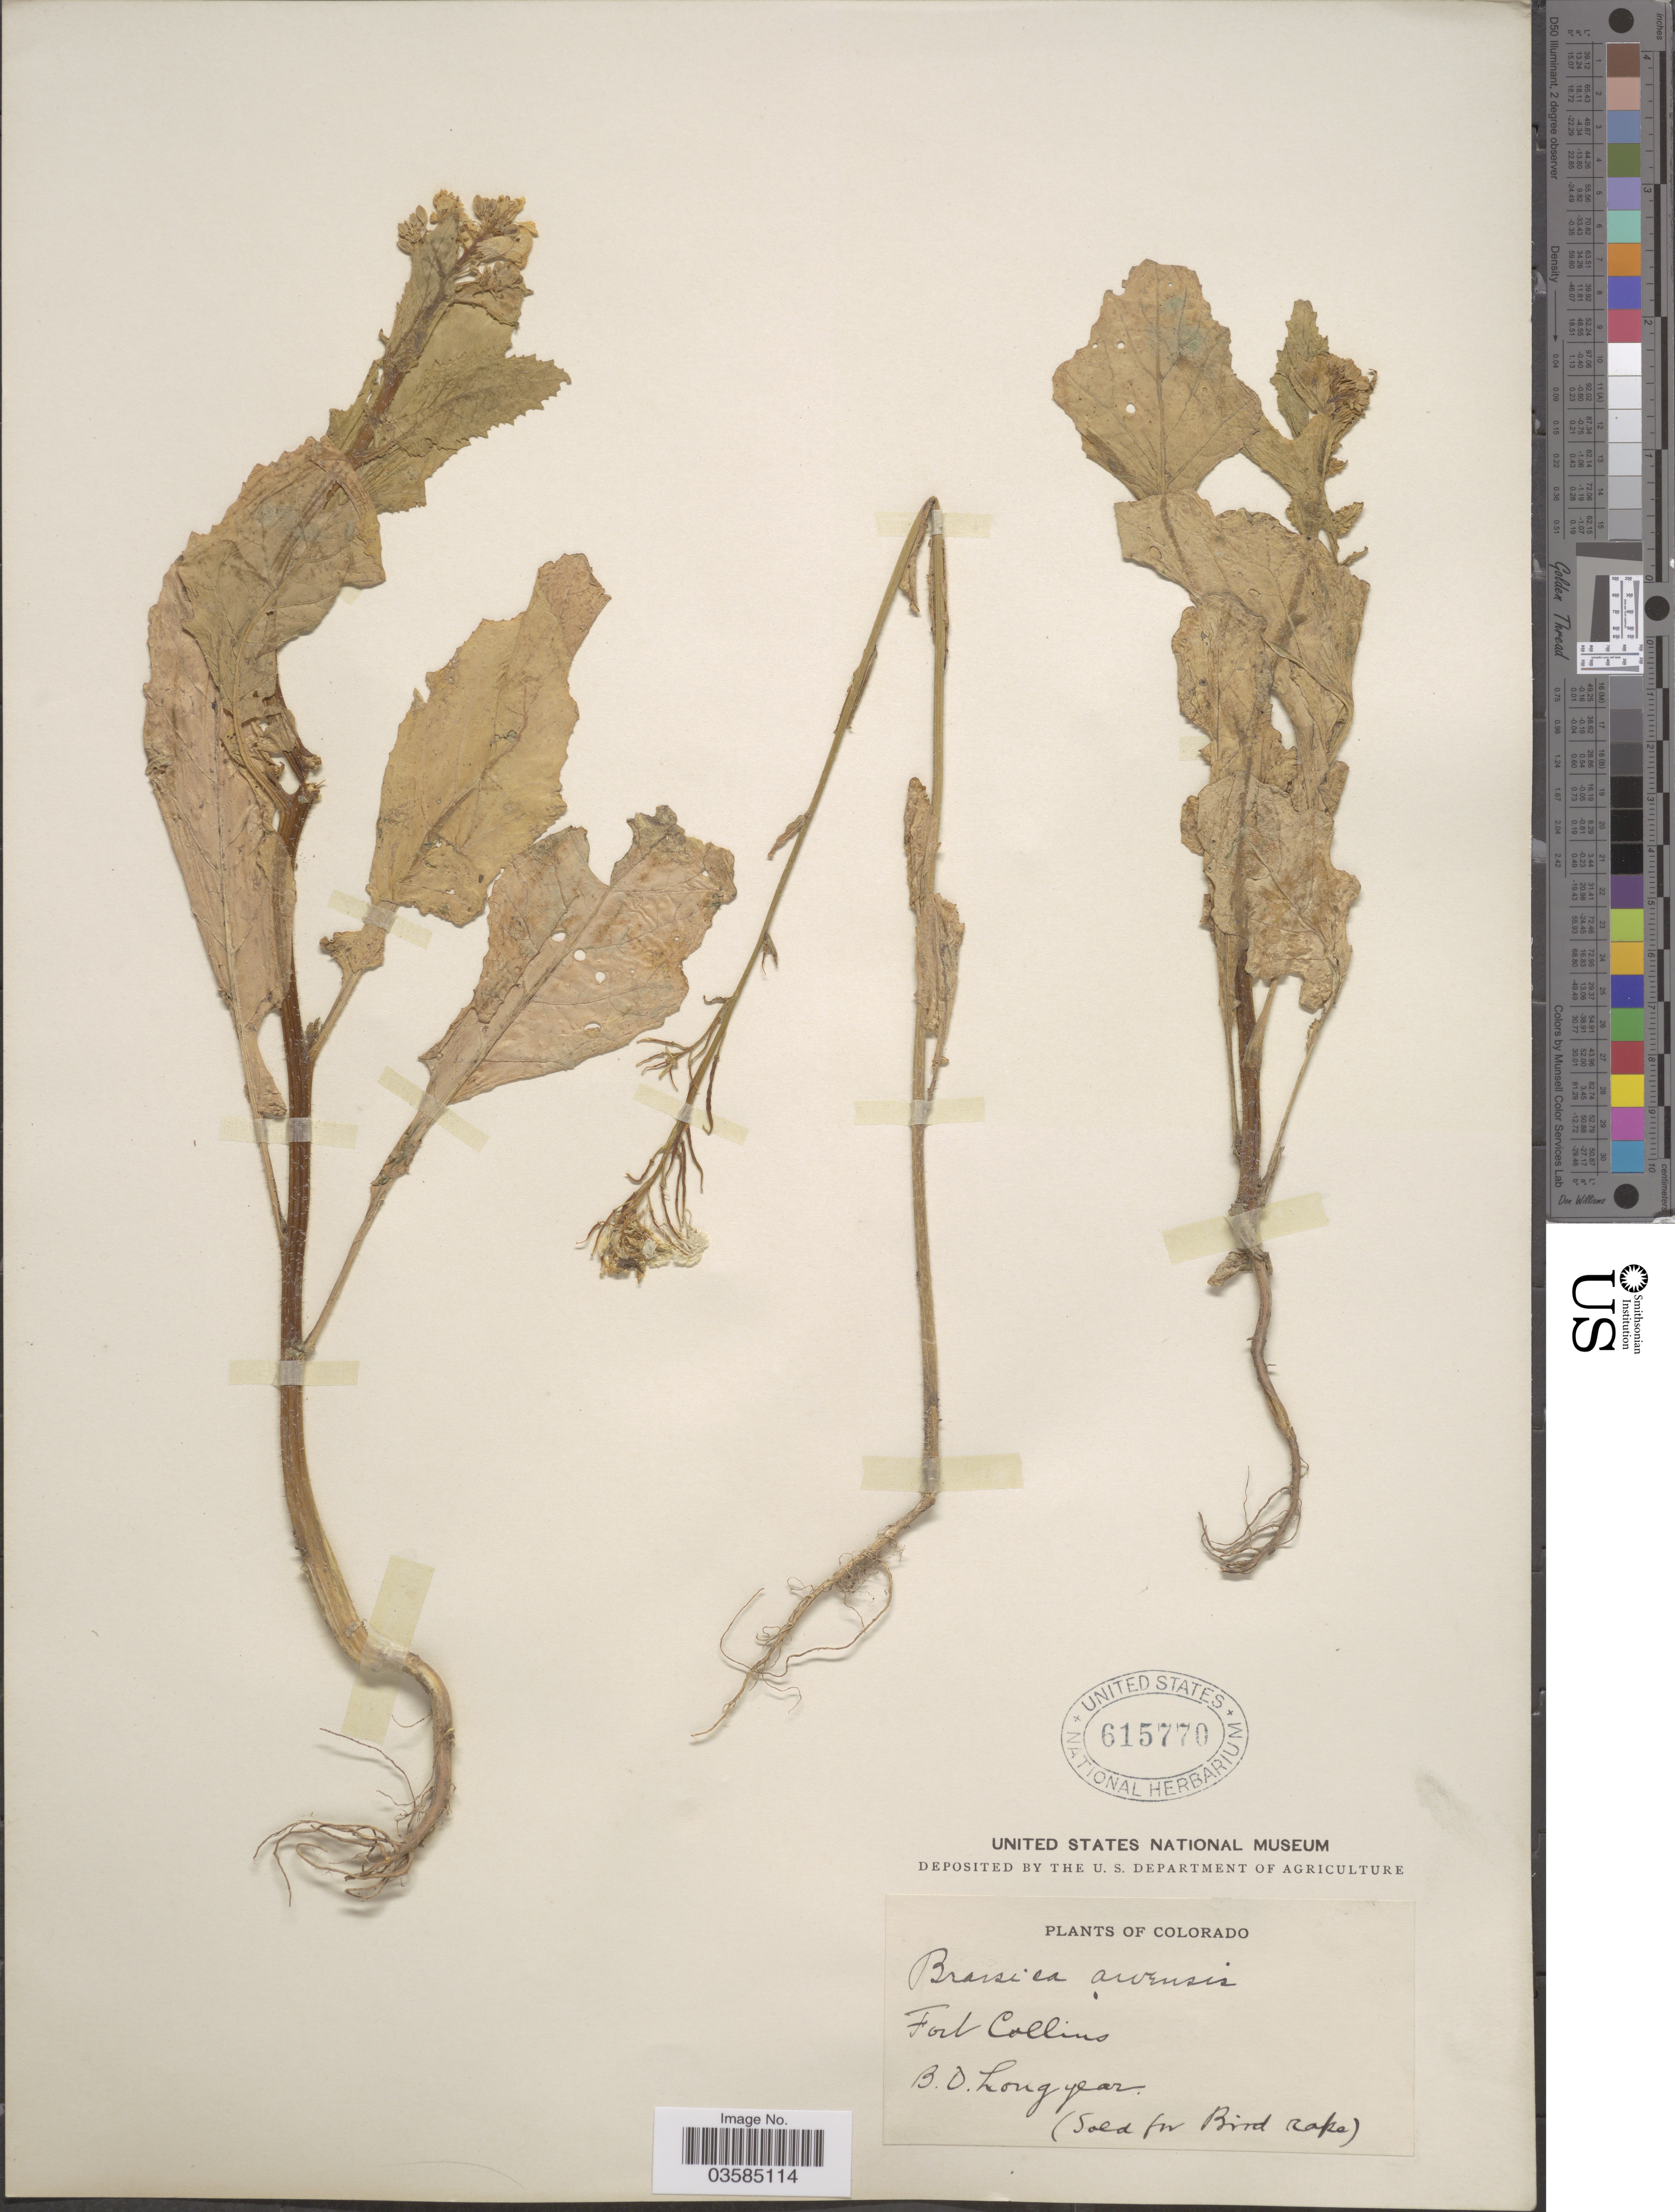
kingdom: Plantae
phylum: Tracheophyta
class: Magnoliopsida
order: Brassicales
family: Brassicaceae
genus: Brassica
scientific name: Brassica kaber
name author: (DC.) L.C. Wheeler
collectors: B. Longyear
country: United States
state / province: Colorado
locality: Fort Collins.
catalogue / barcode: US 615770